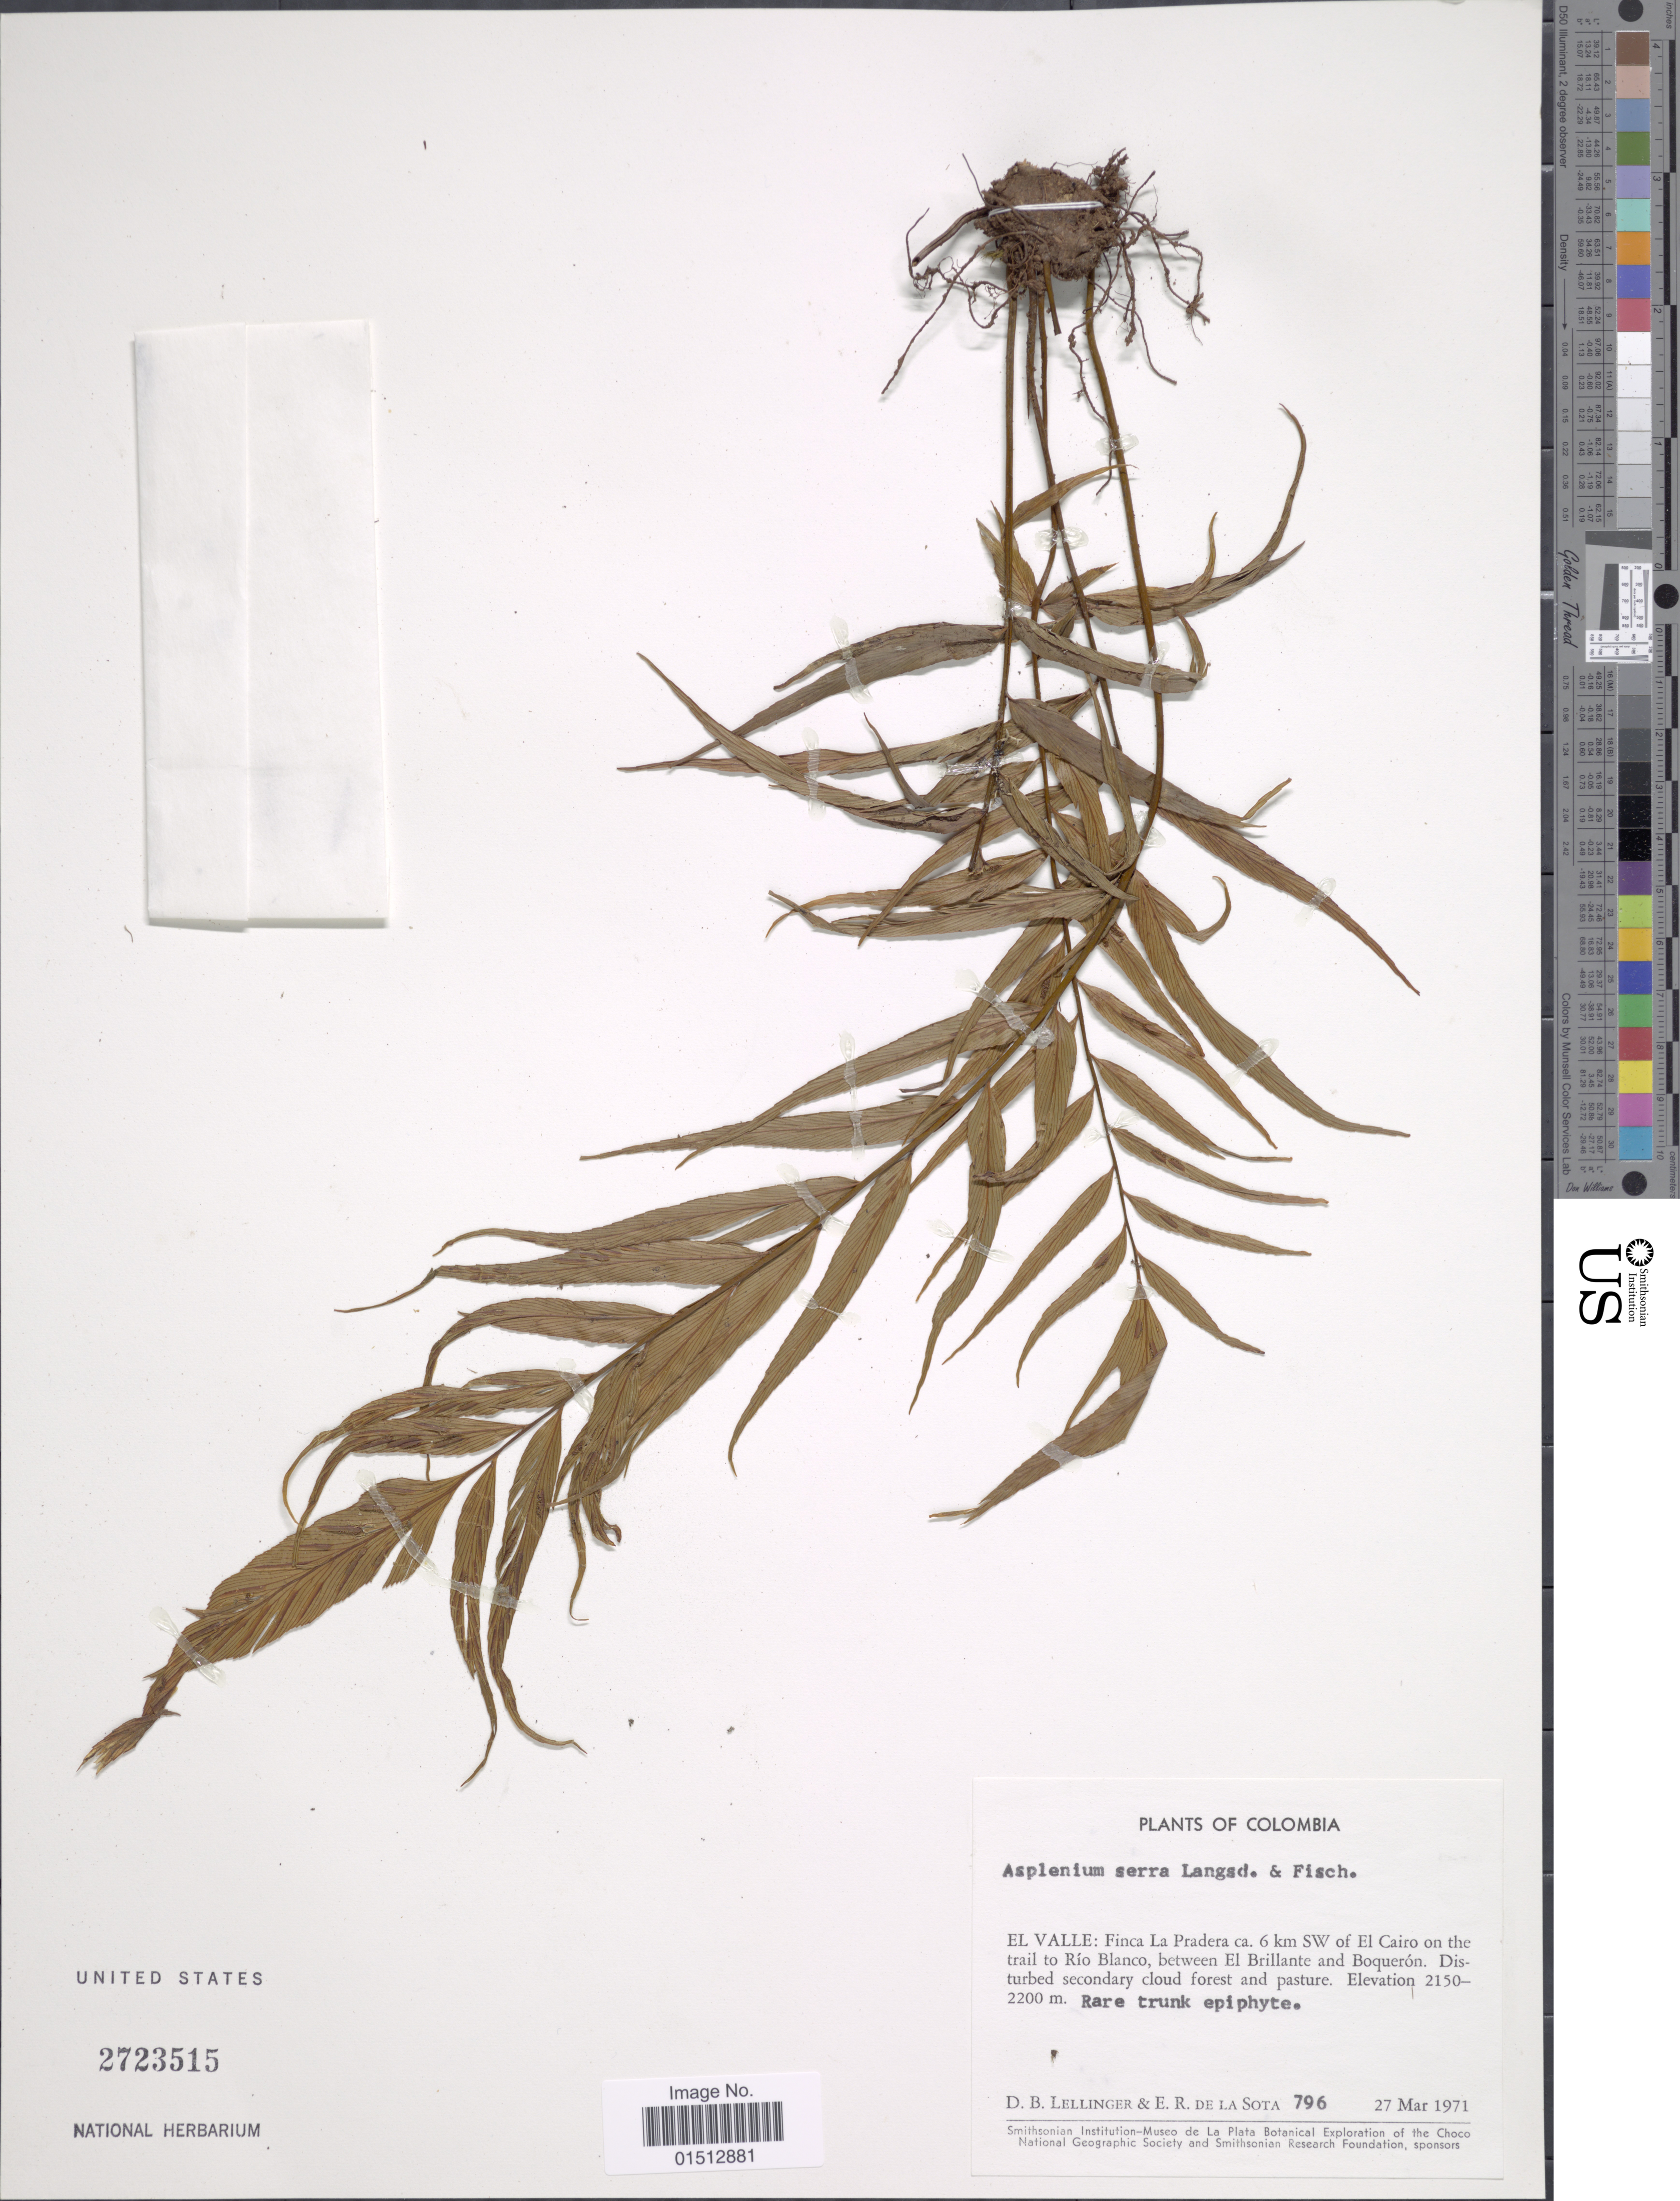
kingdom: Plantae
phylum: Tracheophyta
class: Polypodiopsida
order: Polypodiales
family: Aspleniaceae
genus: Asplenium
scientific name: Asplenium serra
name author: Langsd. & Fisch.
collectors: D. B. Lellinger & E. R. de la Sota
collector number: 796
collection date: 1971-03-27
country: Colombia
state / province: Valle del Cauca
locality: Colombia, El Valle: Finca La Pradera ca. 6 km SW of El Cairo on the trail to Rio Blanco, between El Brillante and Boqueron.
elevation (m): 2150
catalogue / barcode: US 2723515